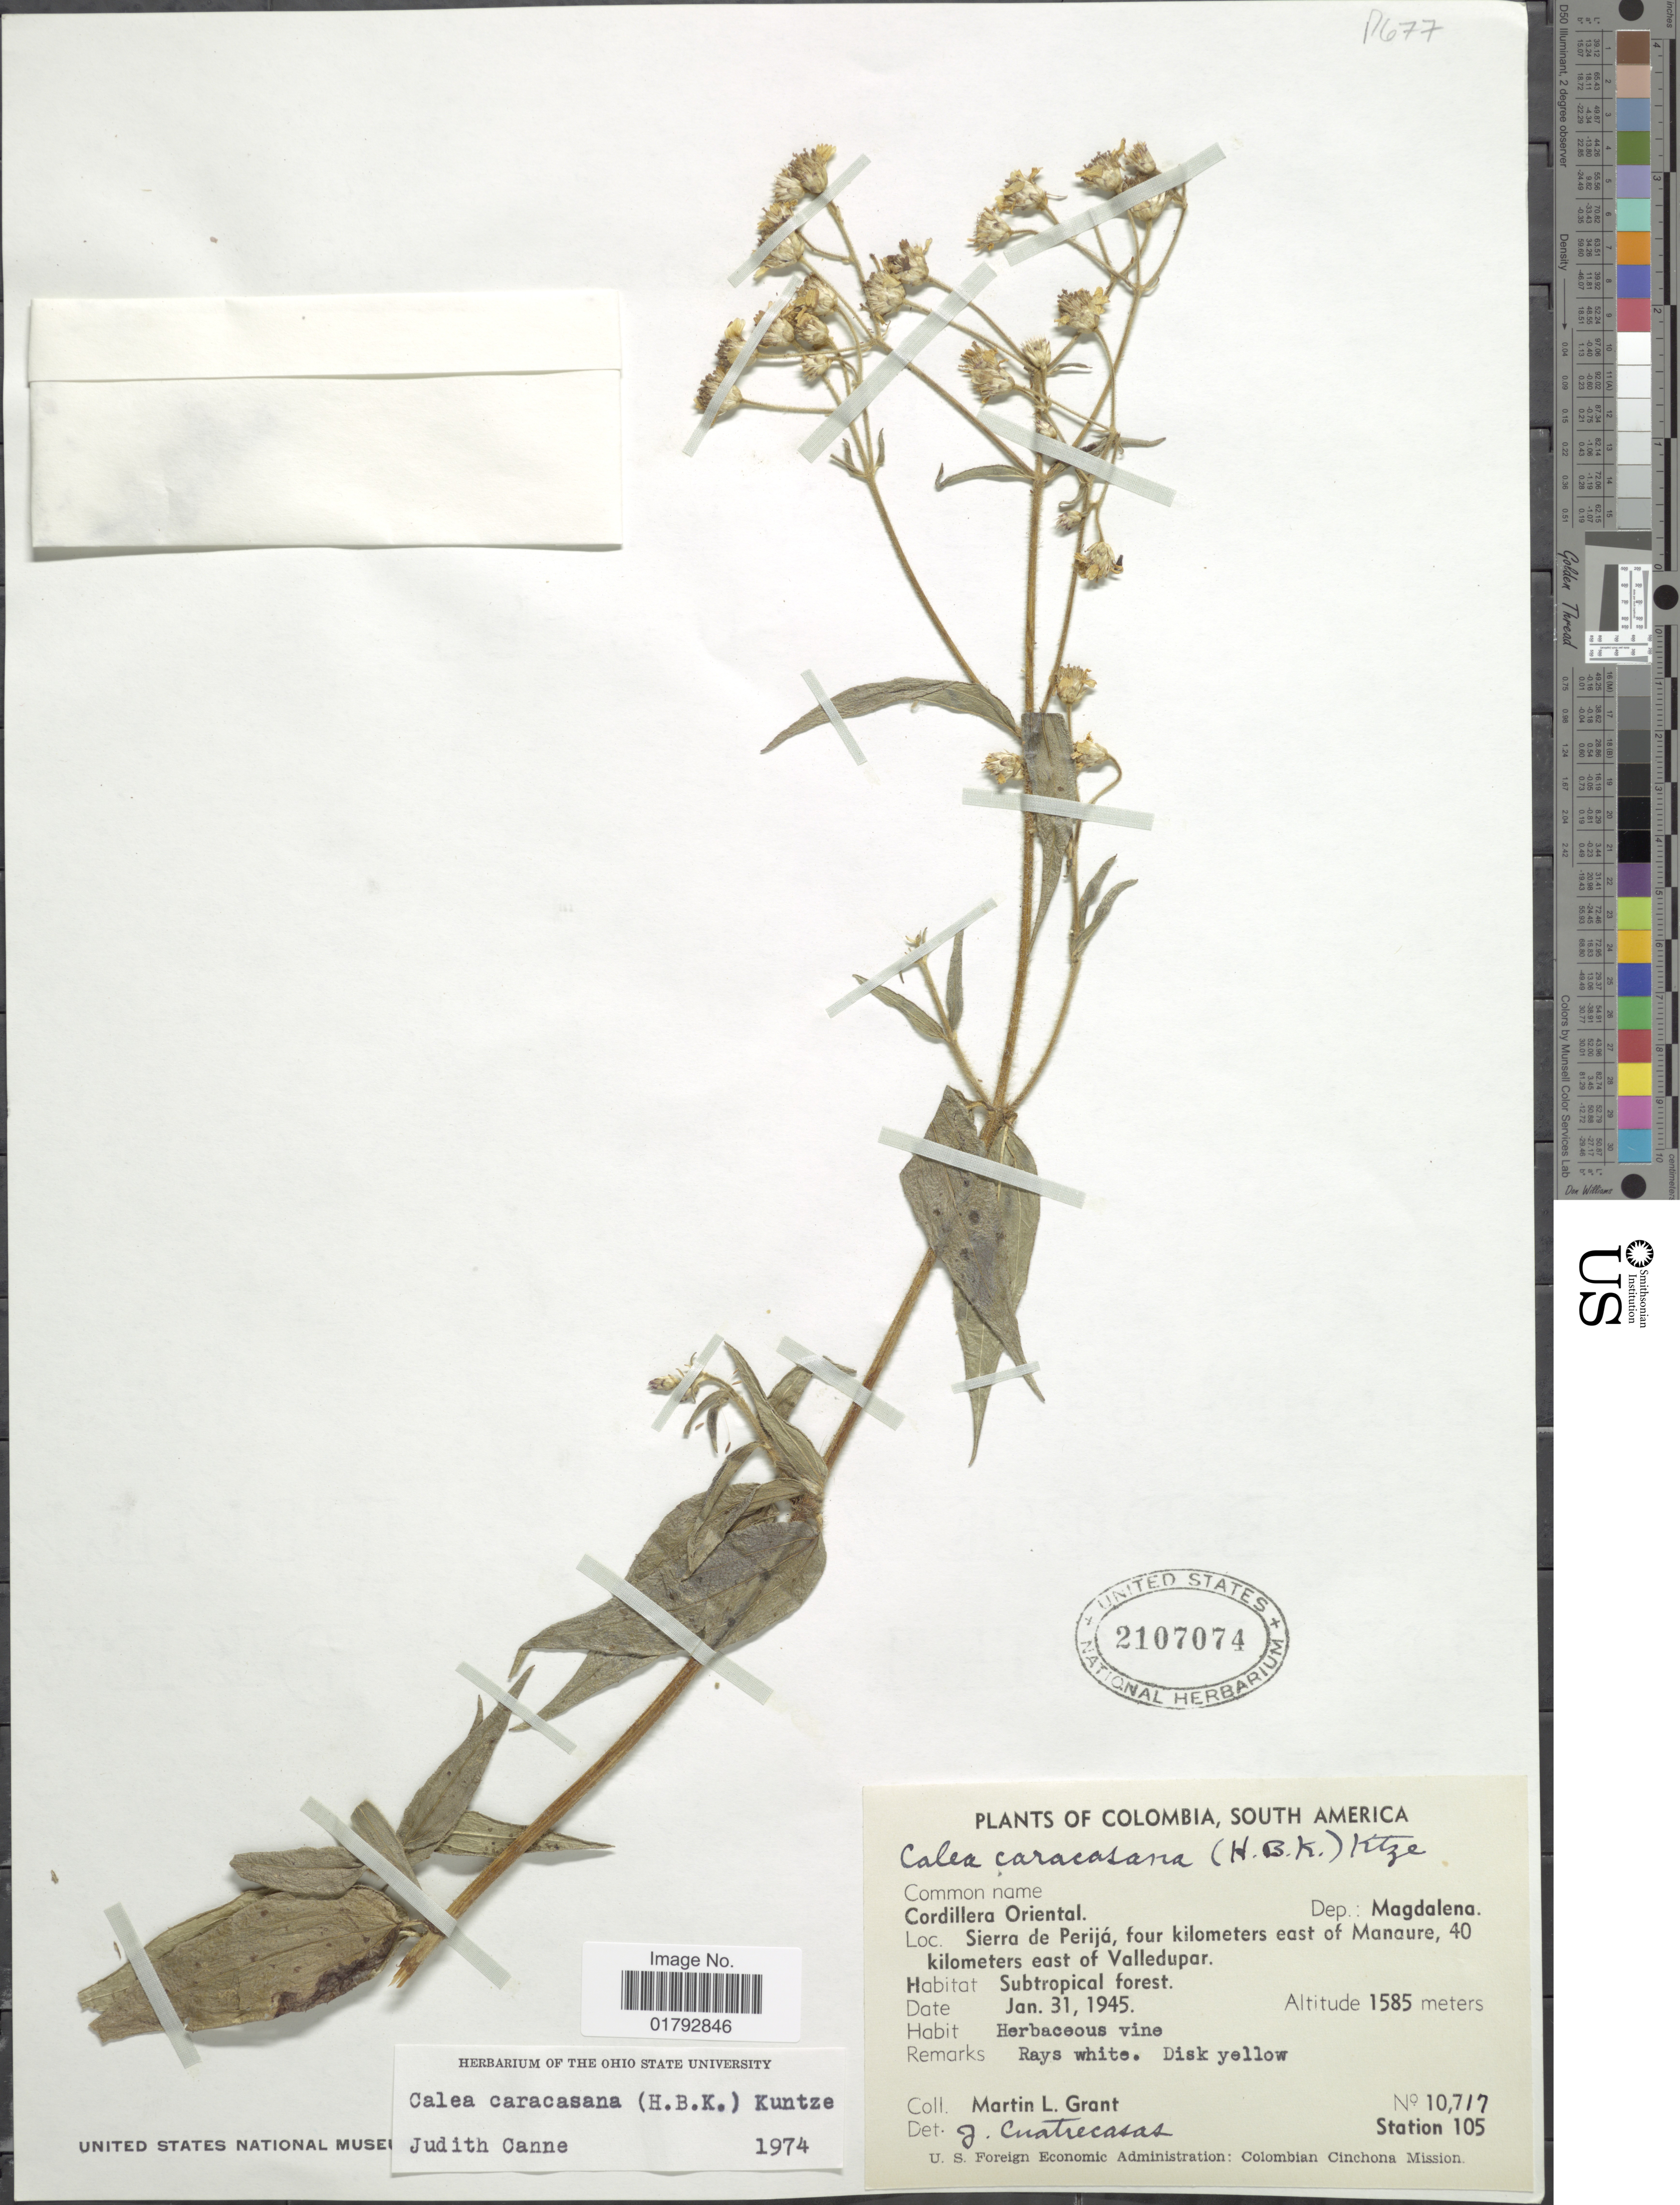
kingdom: Plantae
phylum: Tracheophyta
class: Magnoliopsida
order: Asterales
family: Asteraceae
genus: Alloispermum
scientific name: Alloispermum caracasanum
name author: (Kunth) H. Rob.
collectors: M. L. Grant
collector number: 10717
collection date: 1945-01-31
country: Colombia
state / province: Magdalena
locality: Cordillera Oriental, Dep.: Magdalena. Sierra de Perija, four kilometers east of Manaure, 40 kilometers east of Valledupar. Station 105.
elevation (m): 1585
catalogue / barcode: US 2107074